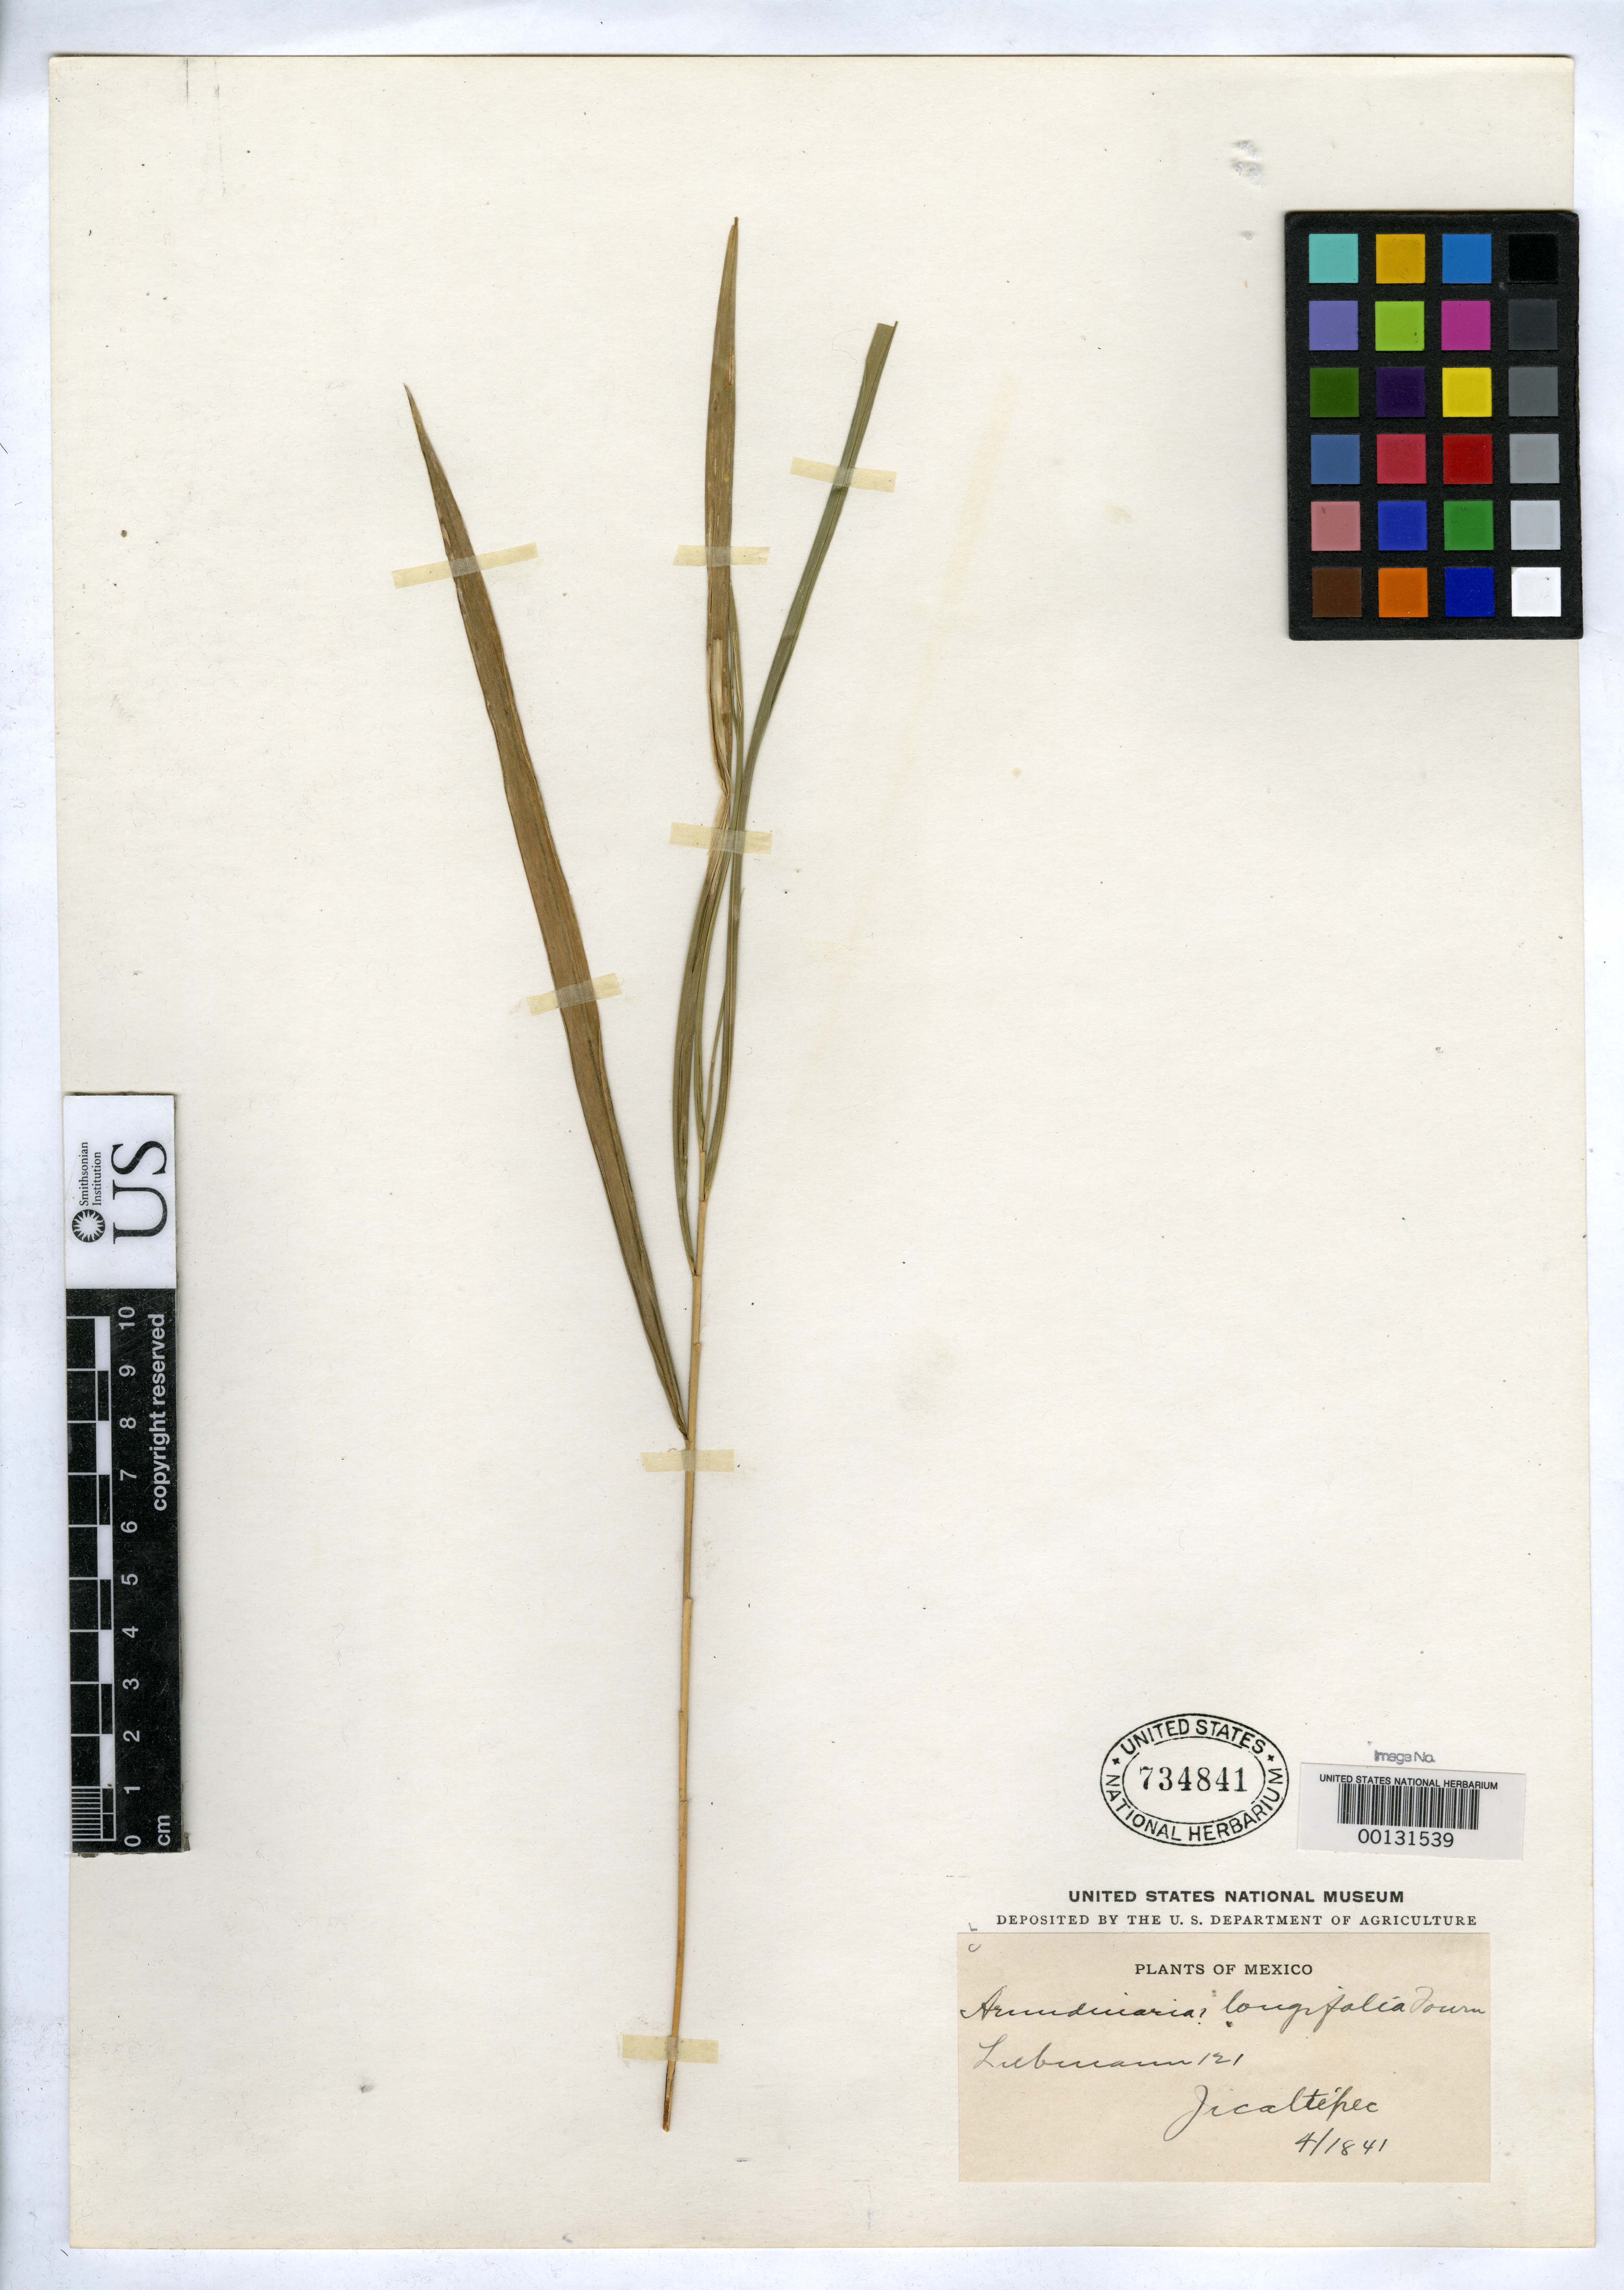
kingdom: Plantae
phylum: Tracheophyta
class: Liliopsida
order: Poales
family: Poaceae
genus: Arundinaria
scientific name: Arundinaria longifolia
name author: E. Fourn.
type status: Isosyntype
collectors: F. M. Liebmann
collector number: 121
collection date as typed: Apr 1841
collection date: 1841-04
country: Mexico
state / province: Veracruz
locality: Jicaltepec.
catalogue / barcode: US 734841